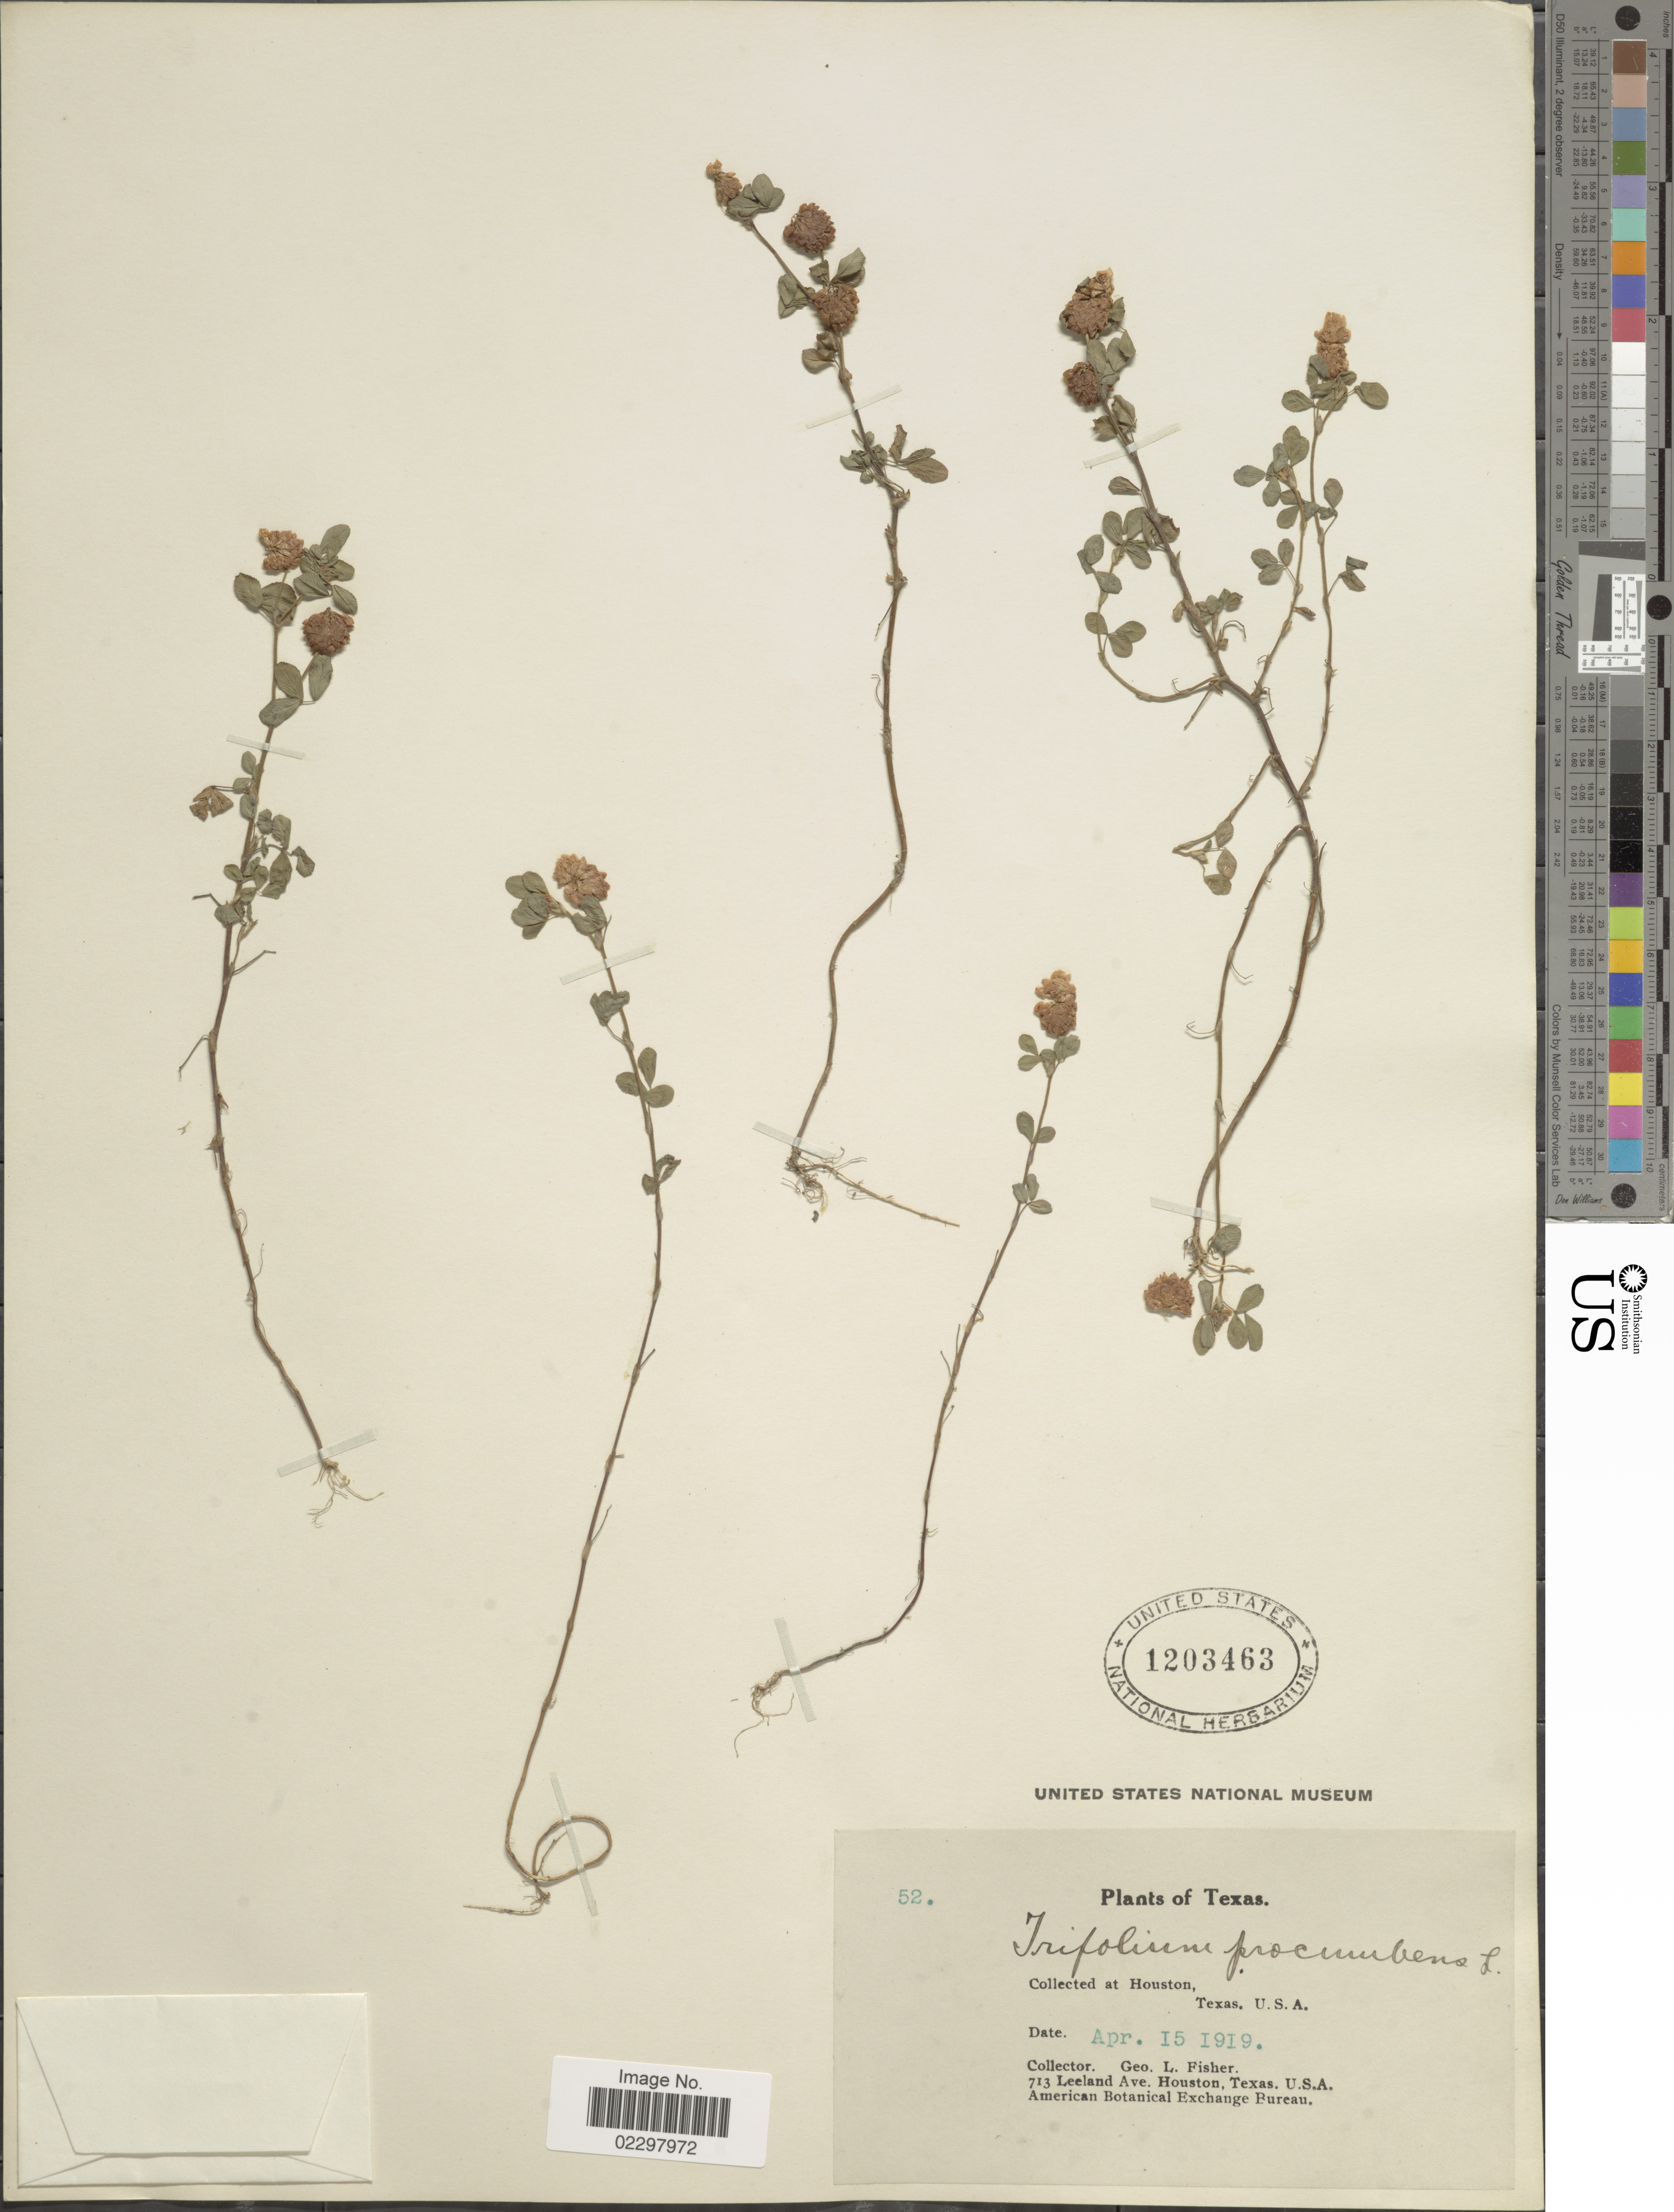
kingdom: Plantae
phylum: Tracheophyta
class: Magnoliopsida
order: Fabales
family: Fabaceae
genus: Trifolium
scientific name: Trifolium procumbens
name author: L.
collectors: G. L. Fisher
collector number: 52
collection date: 1919-04-15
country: United States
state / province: Texas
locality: At Houston.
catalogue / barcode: US 1203463